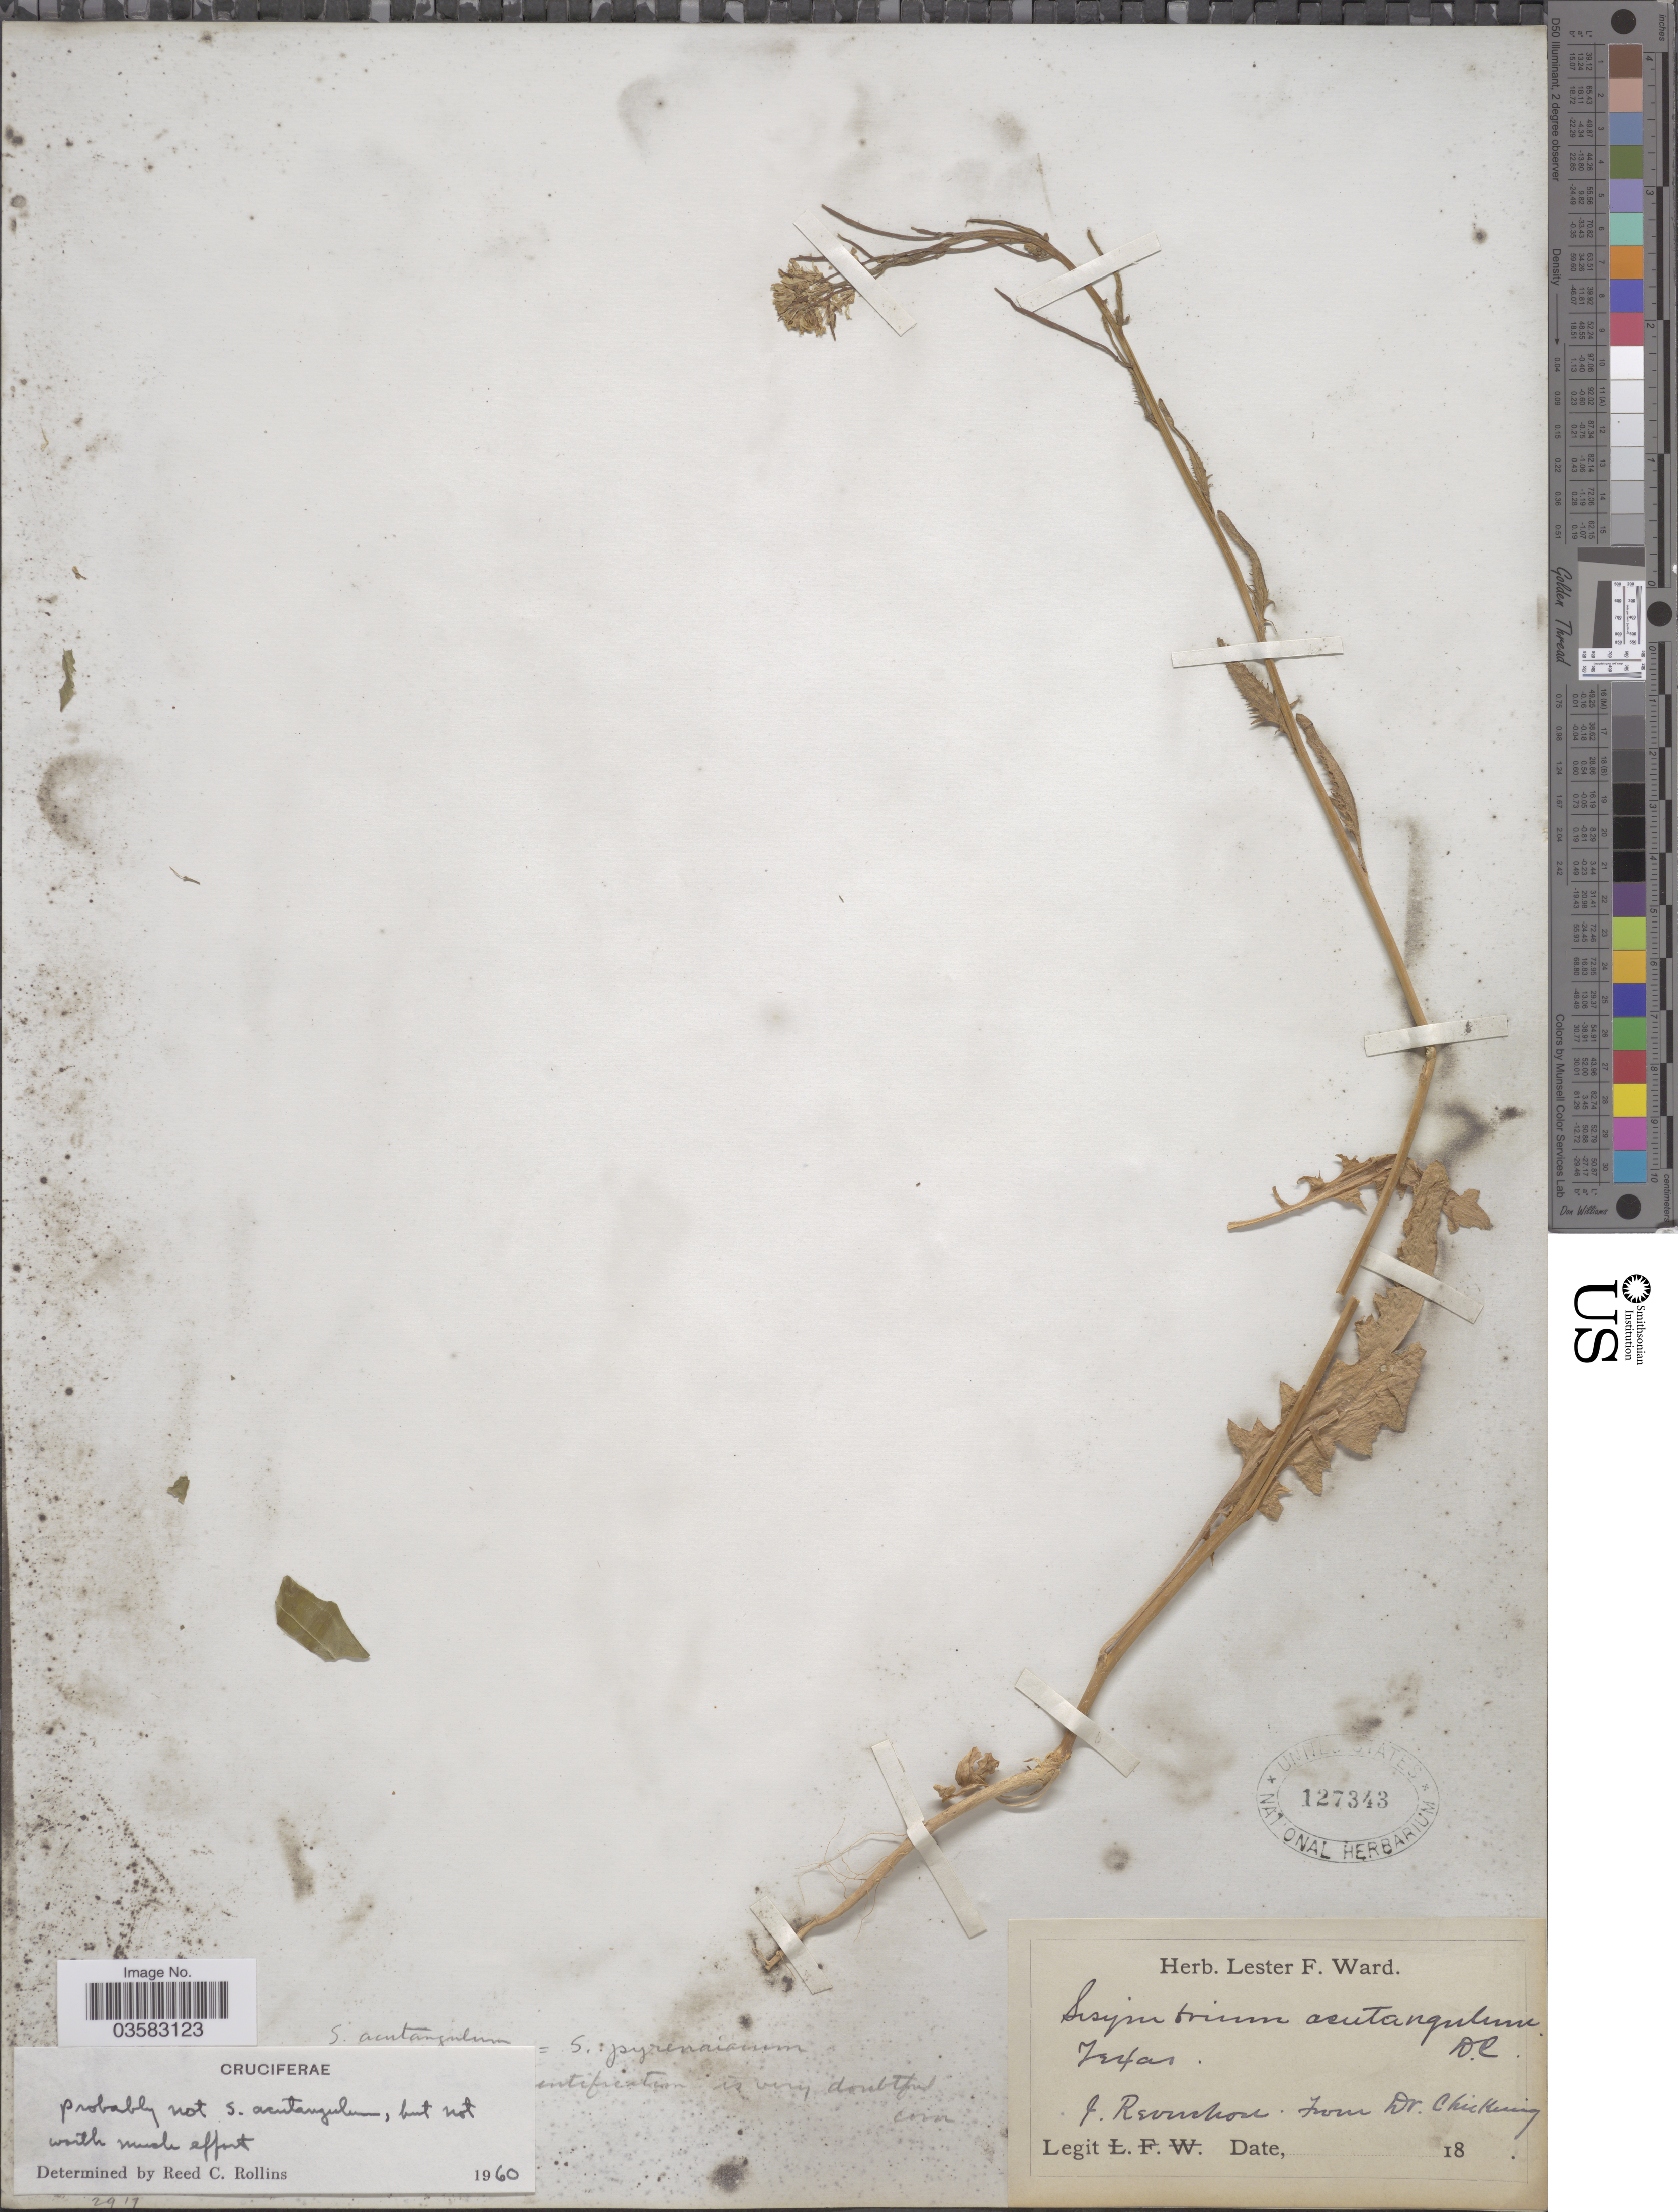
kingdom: Plantae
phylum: Tracheophyta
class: Magnoliopsida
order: Brassicales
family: Brassicaceae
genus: Sisymbrium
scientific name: Sisymbrium sp.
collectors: J. Reverchon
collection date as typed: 18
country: United States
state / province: Texas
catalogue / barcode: US 127343